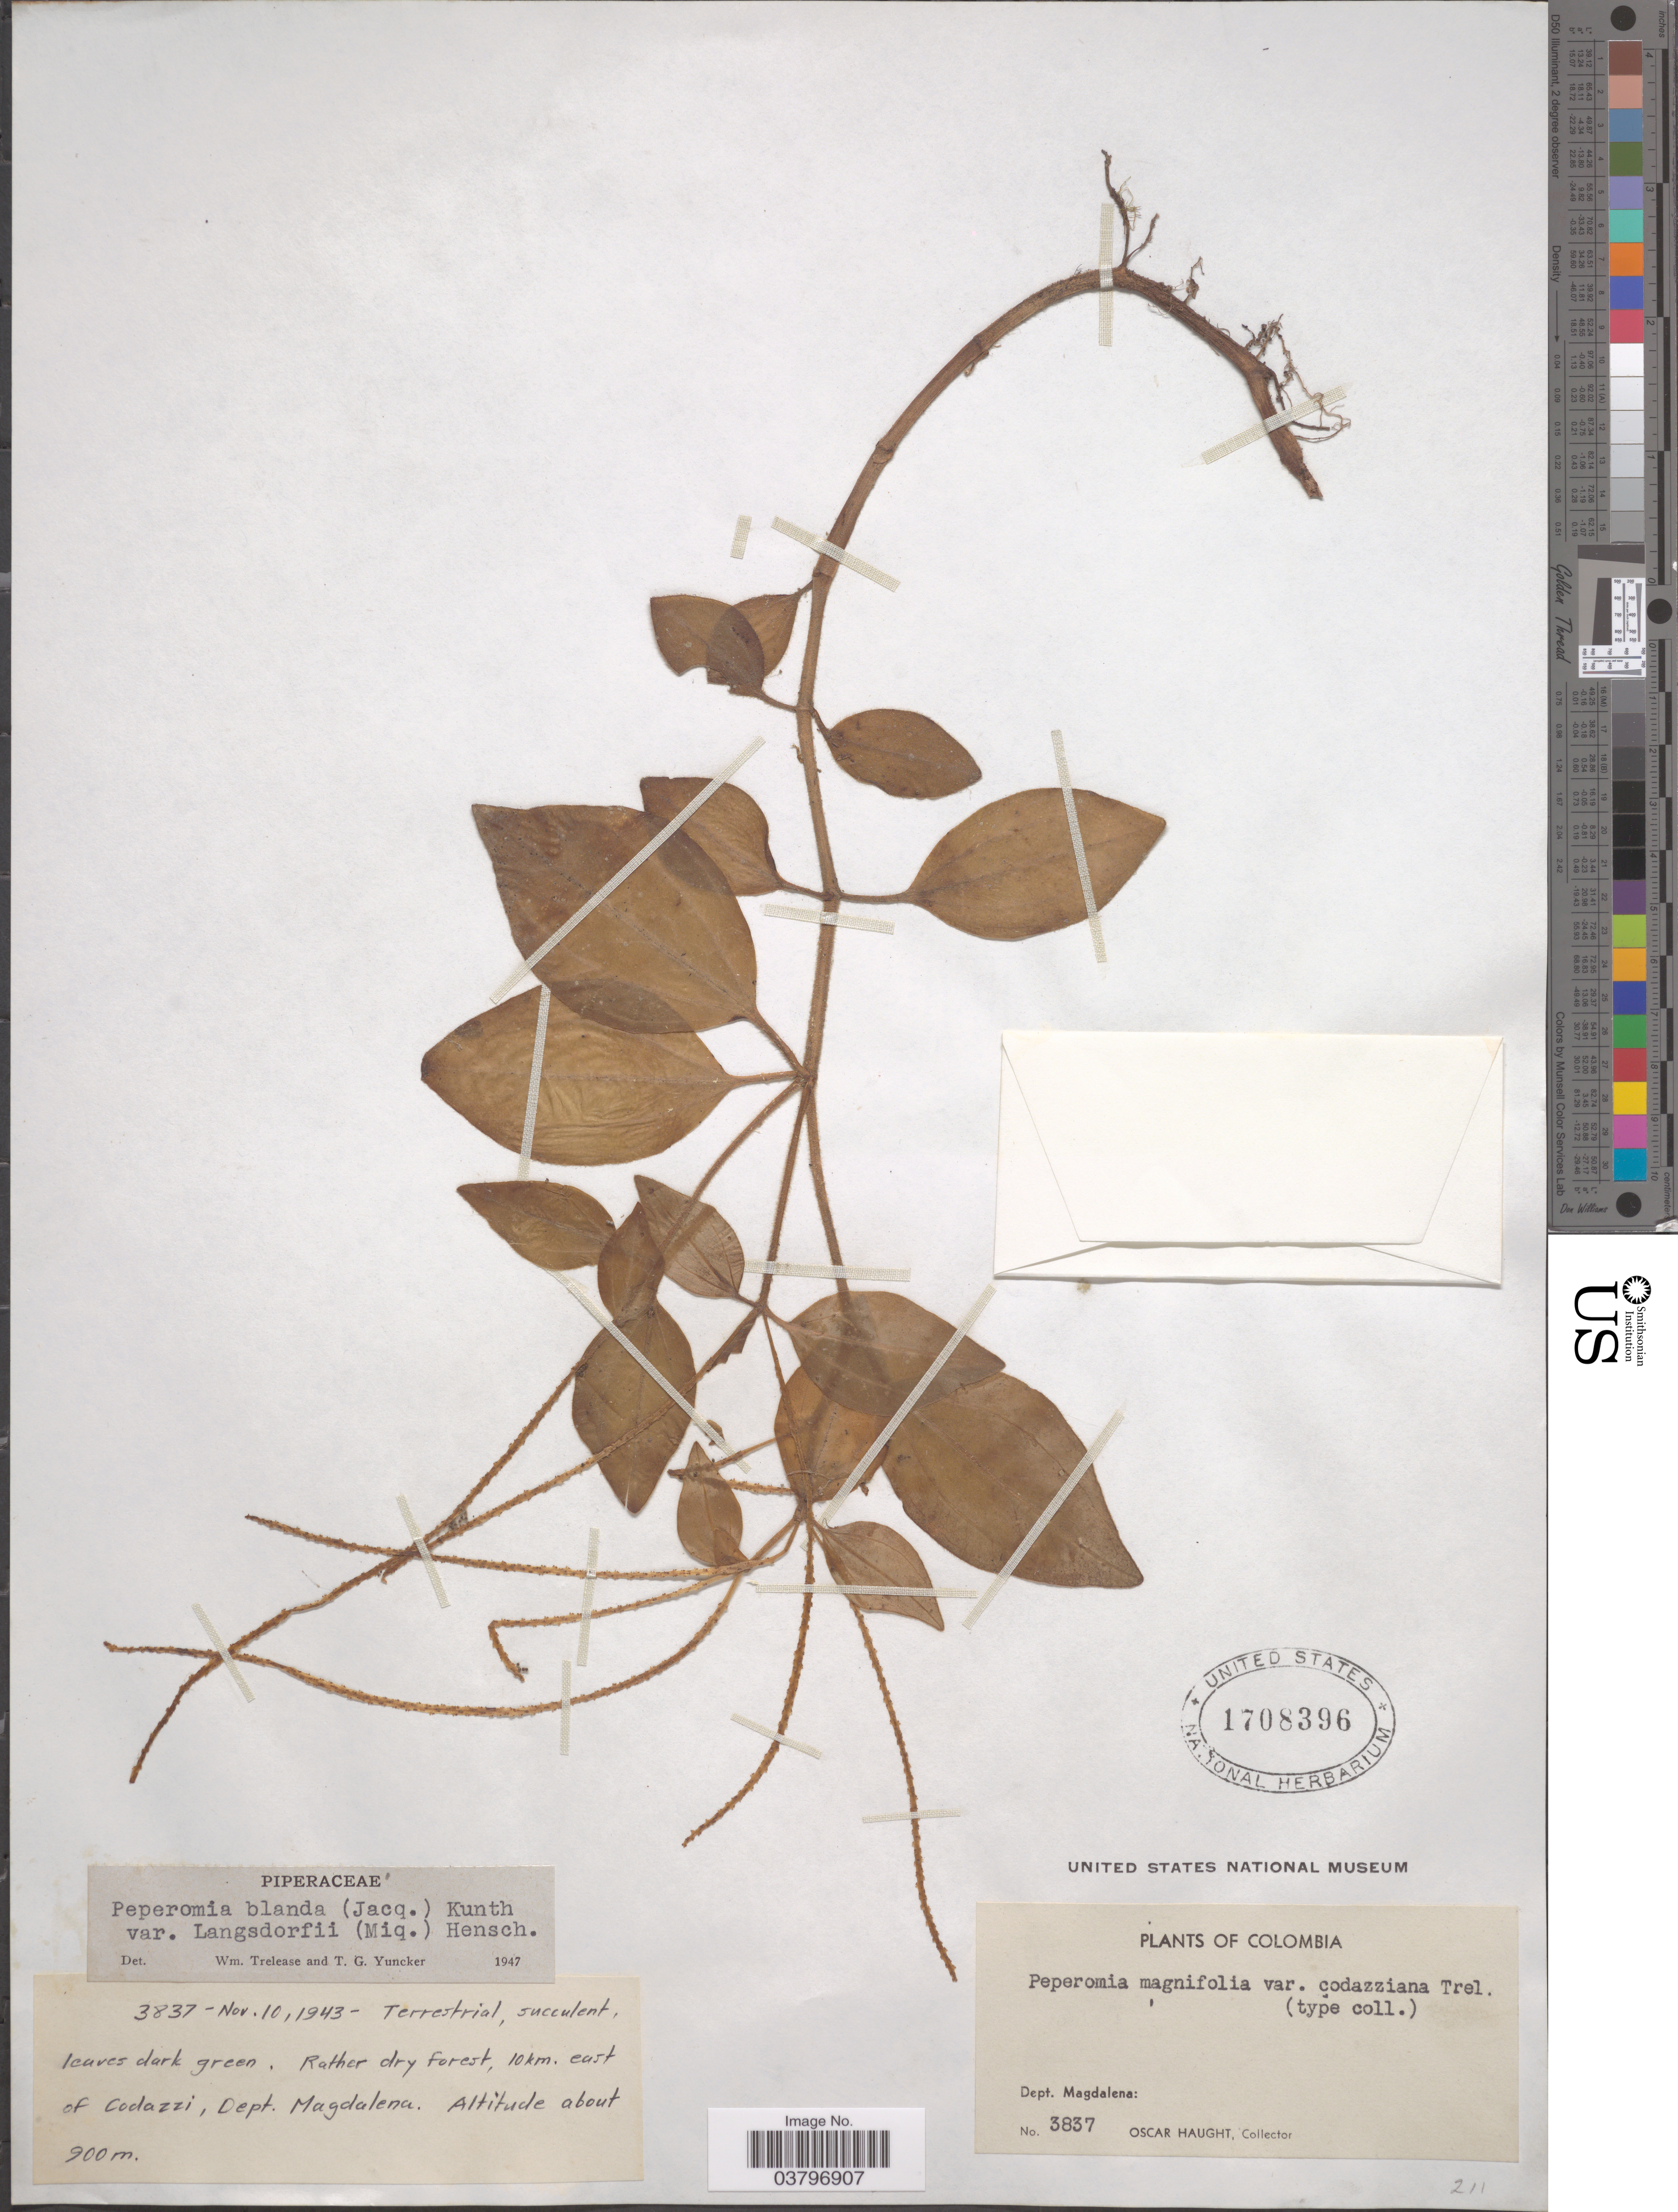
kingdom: Plantae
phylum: Tracheophyta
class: Magnoliopsida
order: Piperales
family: Piperaceae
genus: Peperomia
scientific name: Peperomia blanda var. langsdorffii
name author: (Miq.) Hensch.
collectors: O. Haught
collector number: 3837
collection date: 1943-11-10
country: Colombia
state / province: Magdalena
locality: Dept. Magdalena. 10 km. east of Codazzi.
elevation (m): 900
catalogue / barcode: US 1708396